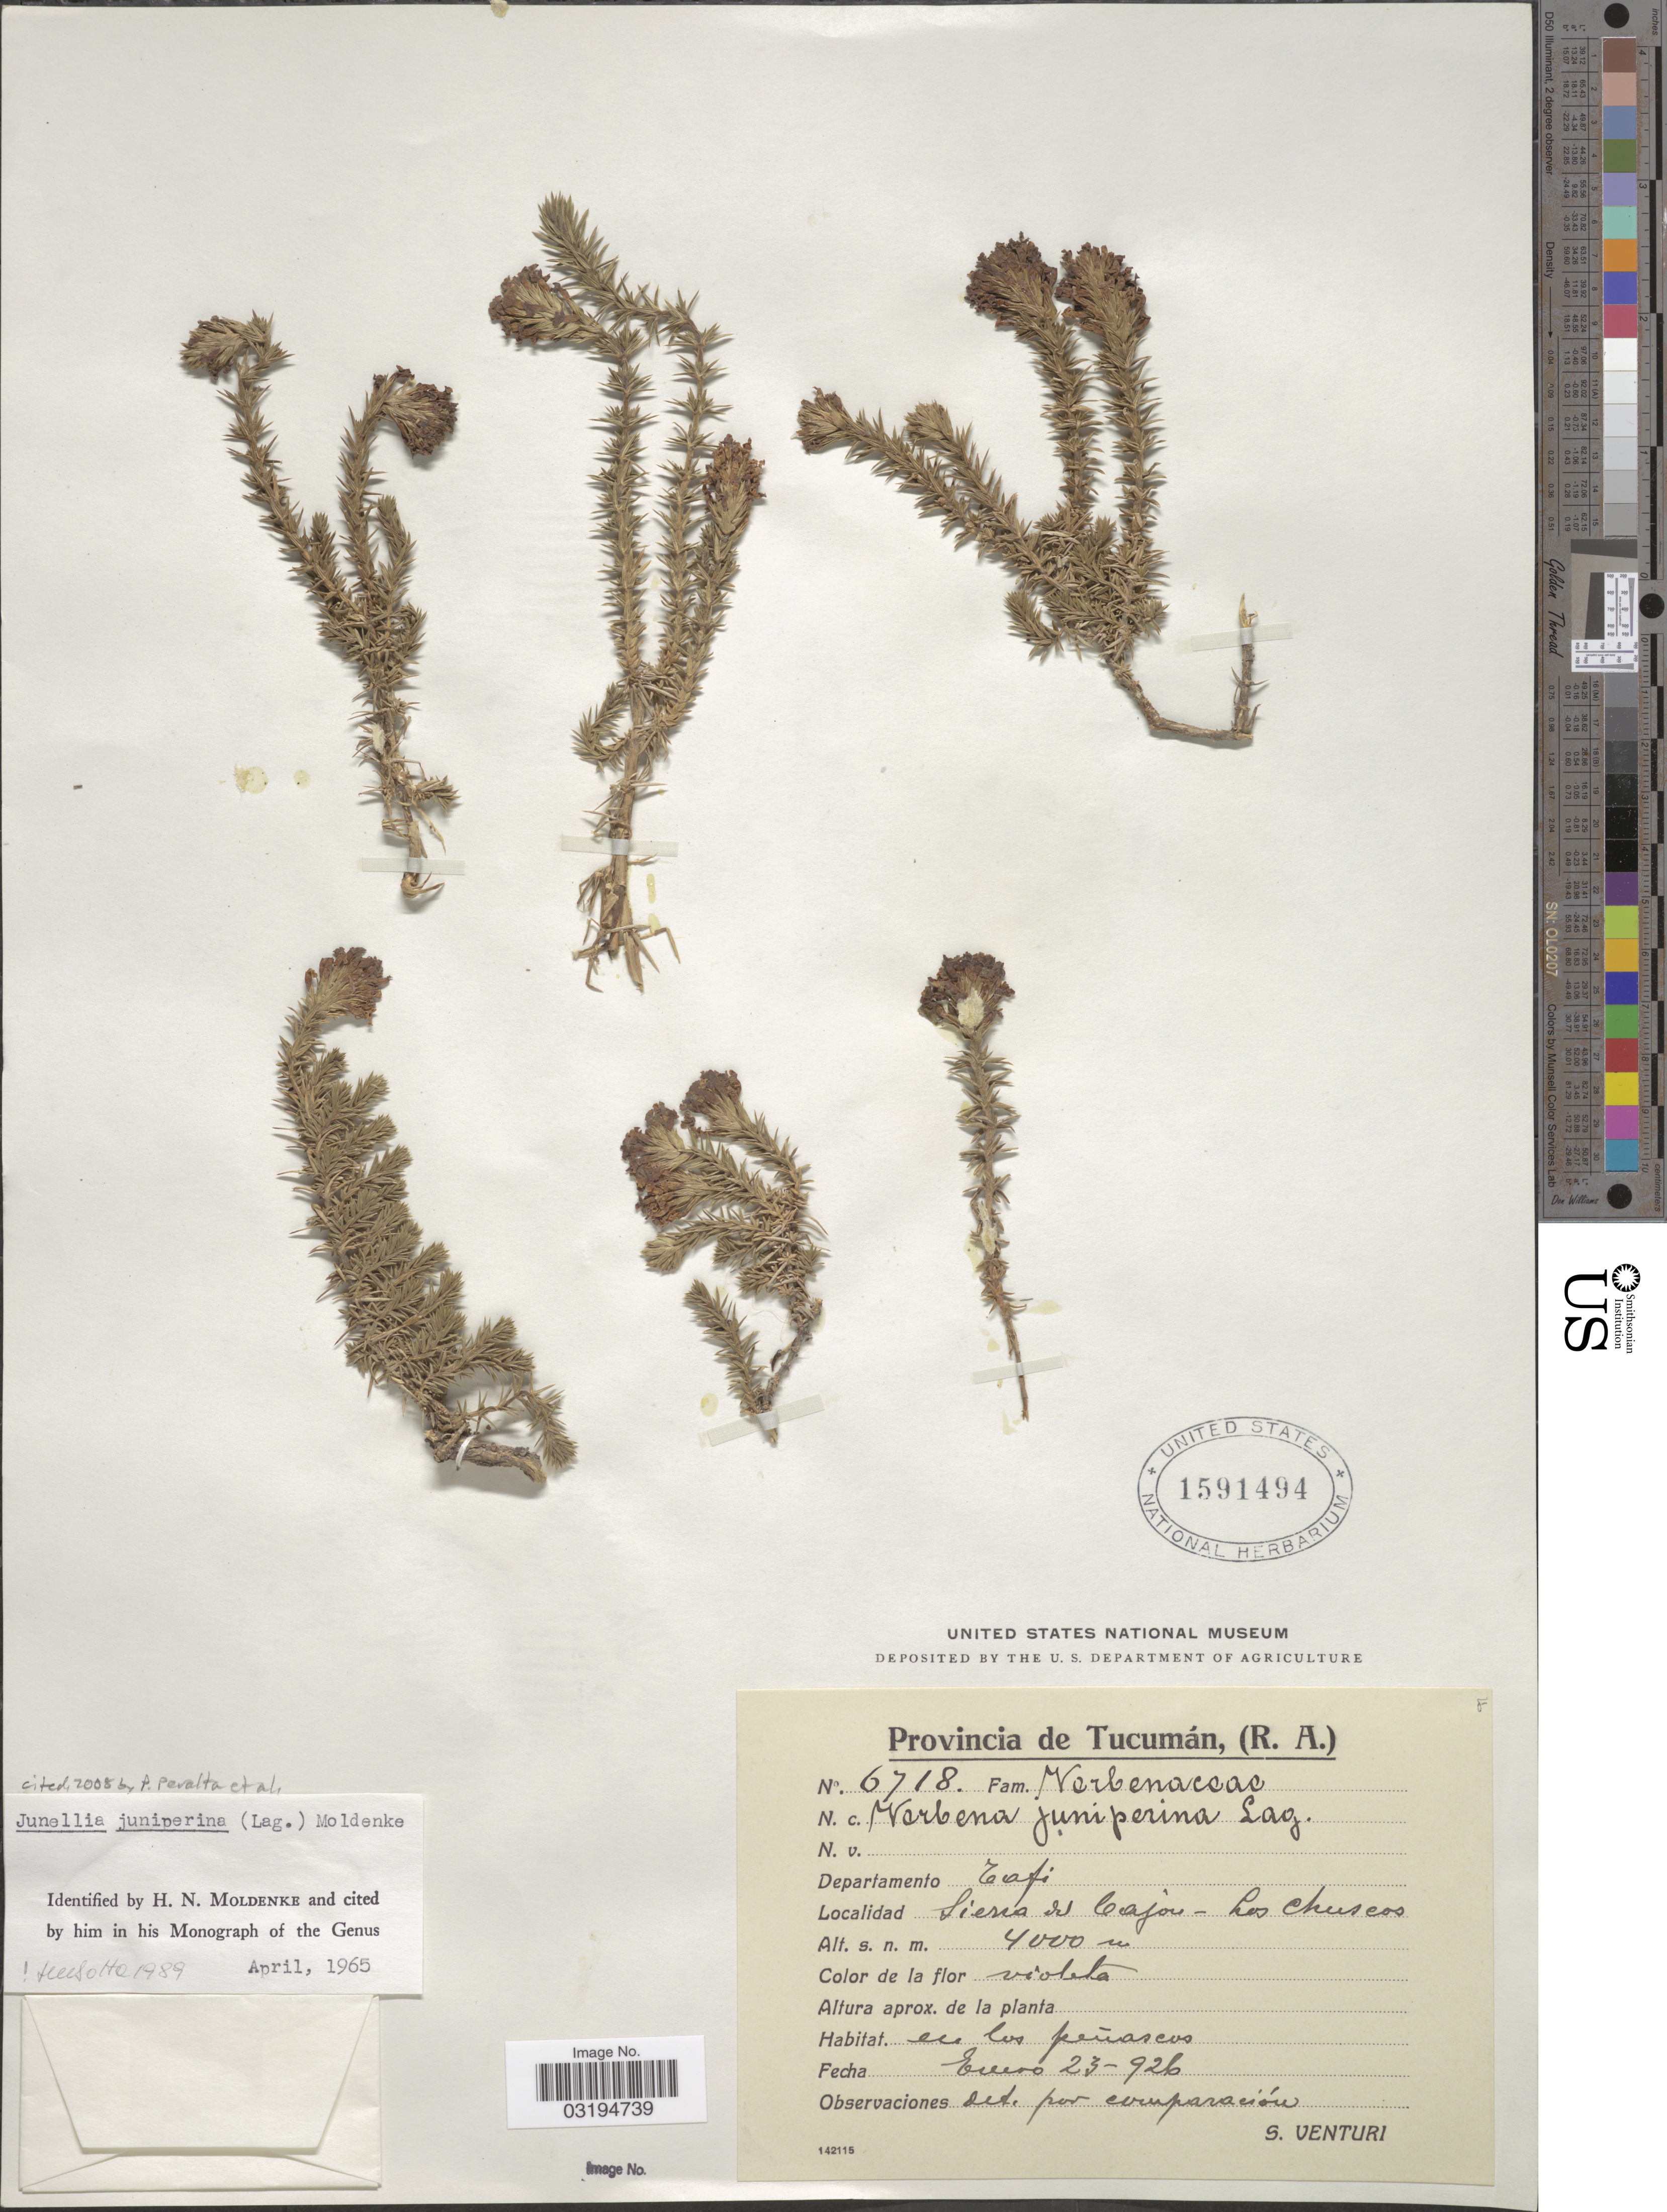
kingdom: Plantae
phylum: Tracheophyta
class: Magnoliopsida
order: Lamiales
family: Verbenaceae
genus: Junellia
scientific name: Junellia juniperina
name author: (Lag.) Moldenke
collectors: S. Venturi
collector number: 6718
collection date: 1926-01-23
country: Argentina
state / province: Tucuman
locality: Departamento Tafi. Sierra del Cajon - Los Chuscos.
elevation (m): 4000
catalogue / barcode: US 1591494